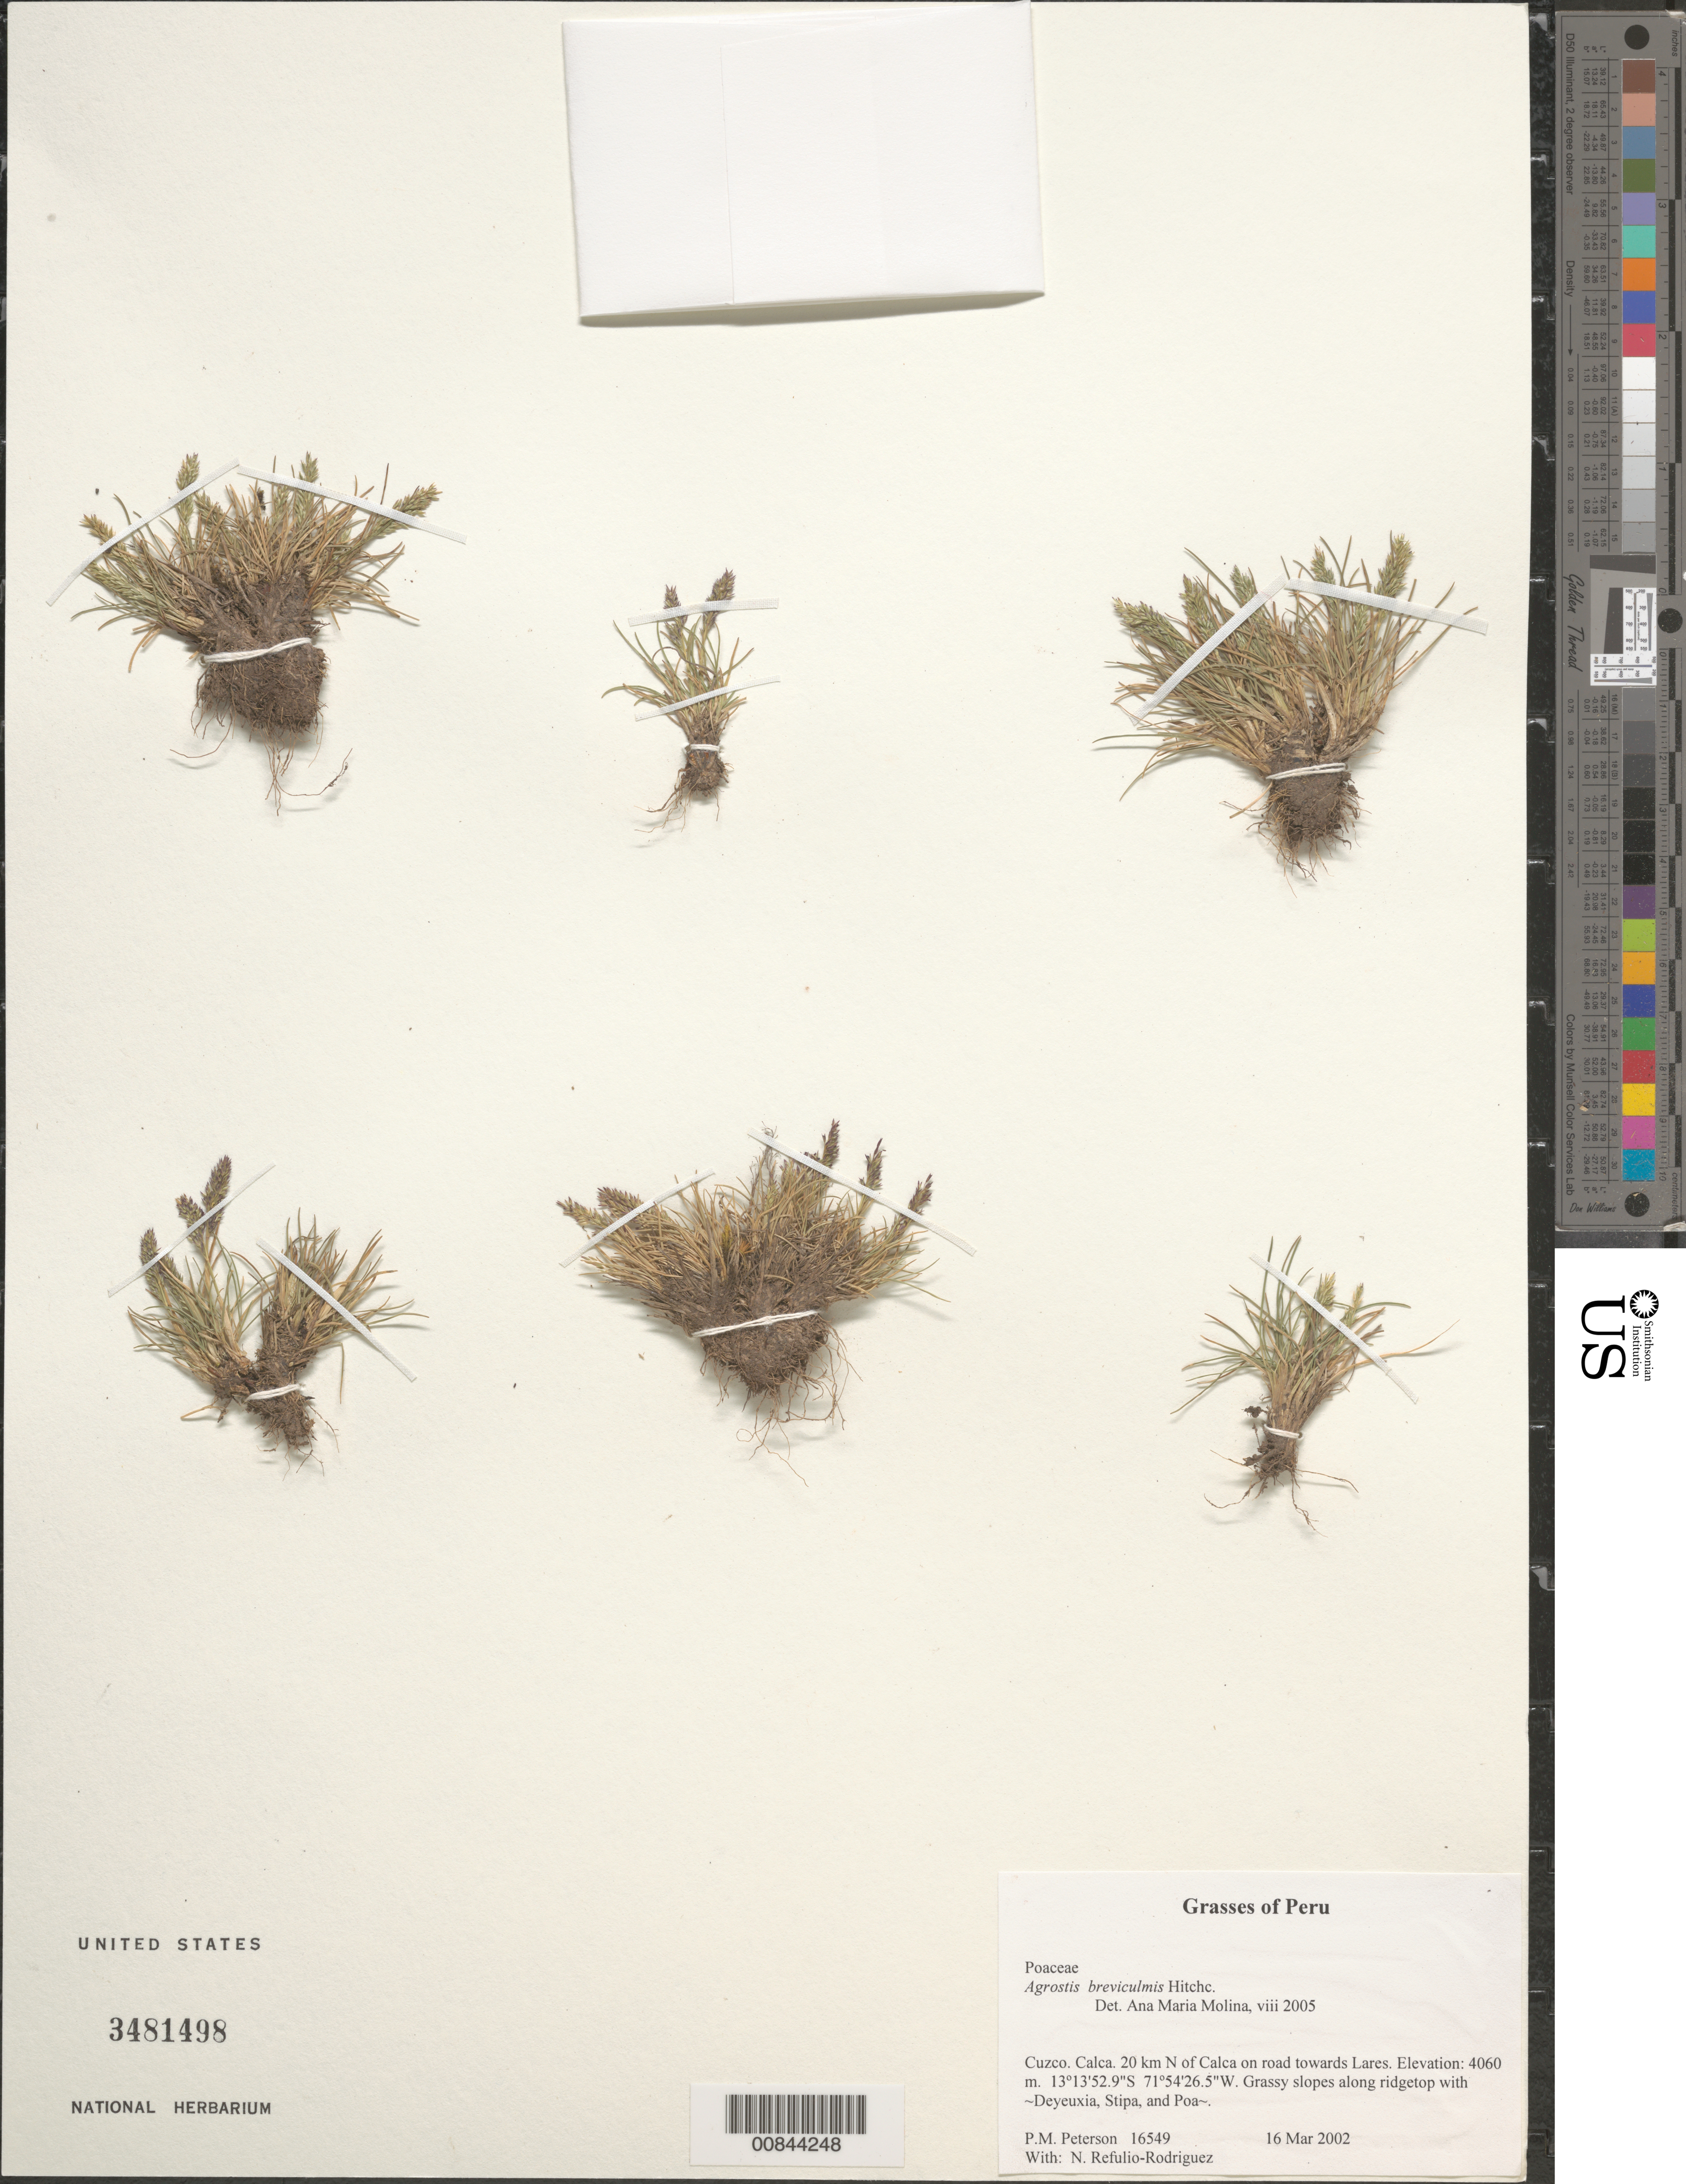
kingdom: Plantae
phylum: Tracheophyta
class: Liliopsida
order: Poales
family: Poaceae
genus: Agrostis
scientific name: Agrostis breviculmis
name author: Hitchc.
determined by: Molina, Ana M. de R.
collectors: P. M. Peterson & N. Refulio-Rodríguez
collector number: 16549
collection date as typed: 16 Mar 2002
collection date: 2002-03-16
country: Peru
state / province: Cusco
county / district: Calca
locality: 20 km N of Calca on road towards Lares.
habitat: Grassy slopes along ridgetop with ~Deyeuxia, Stipa, and Poa~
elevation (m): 4060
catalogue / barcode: US 3481498